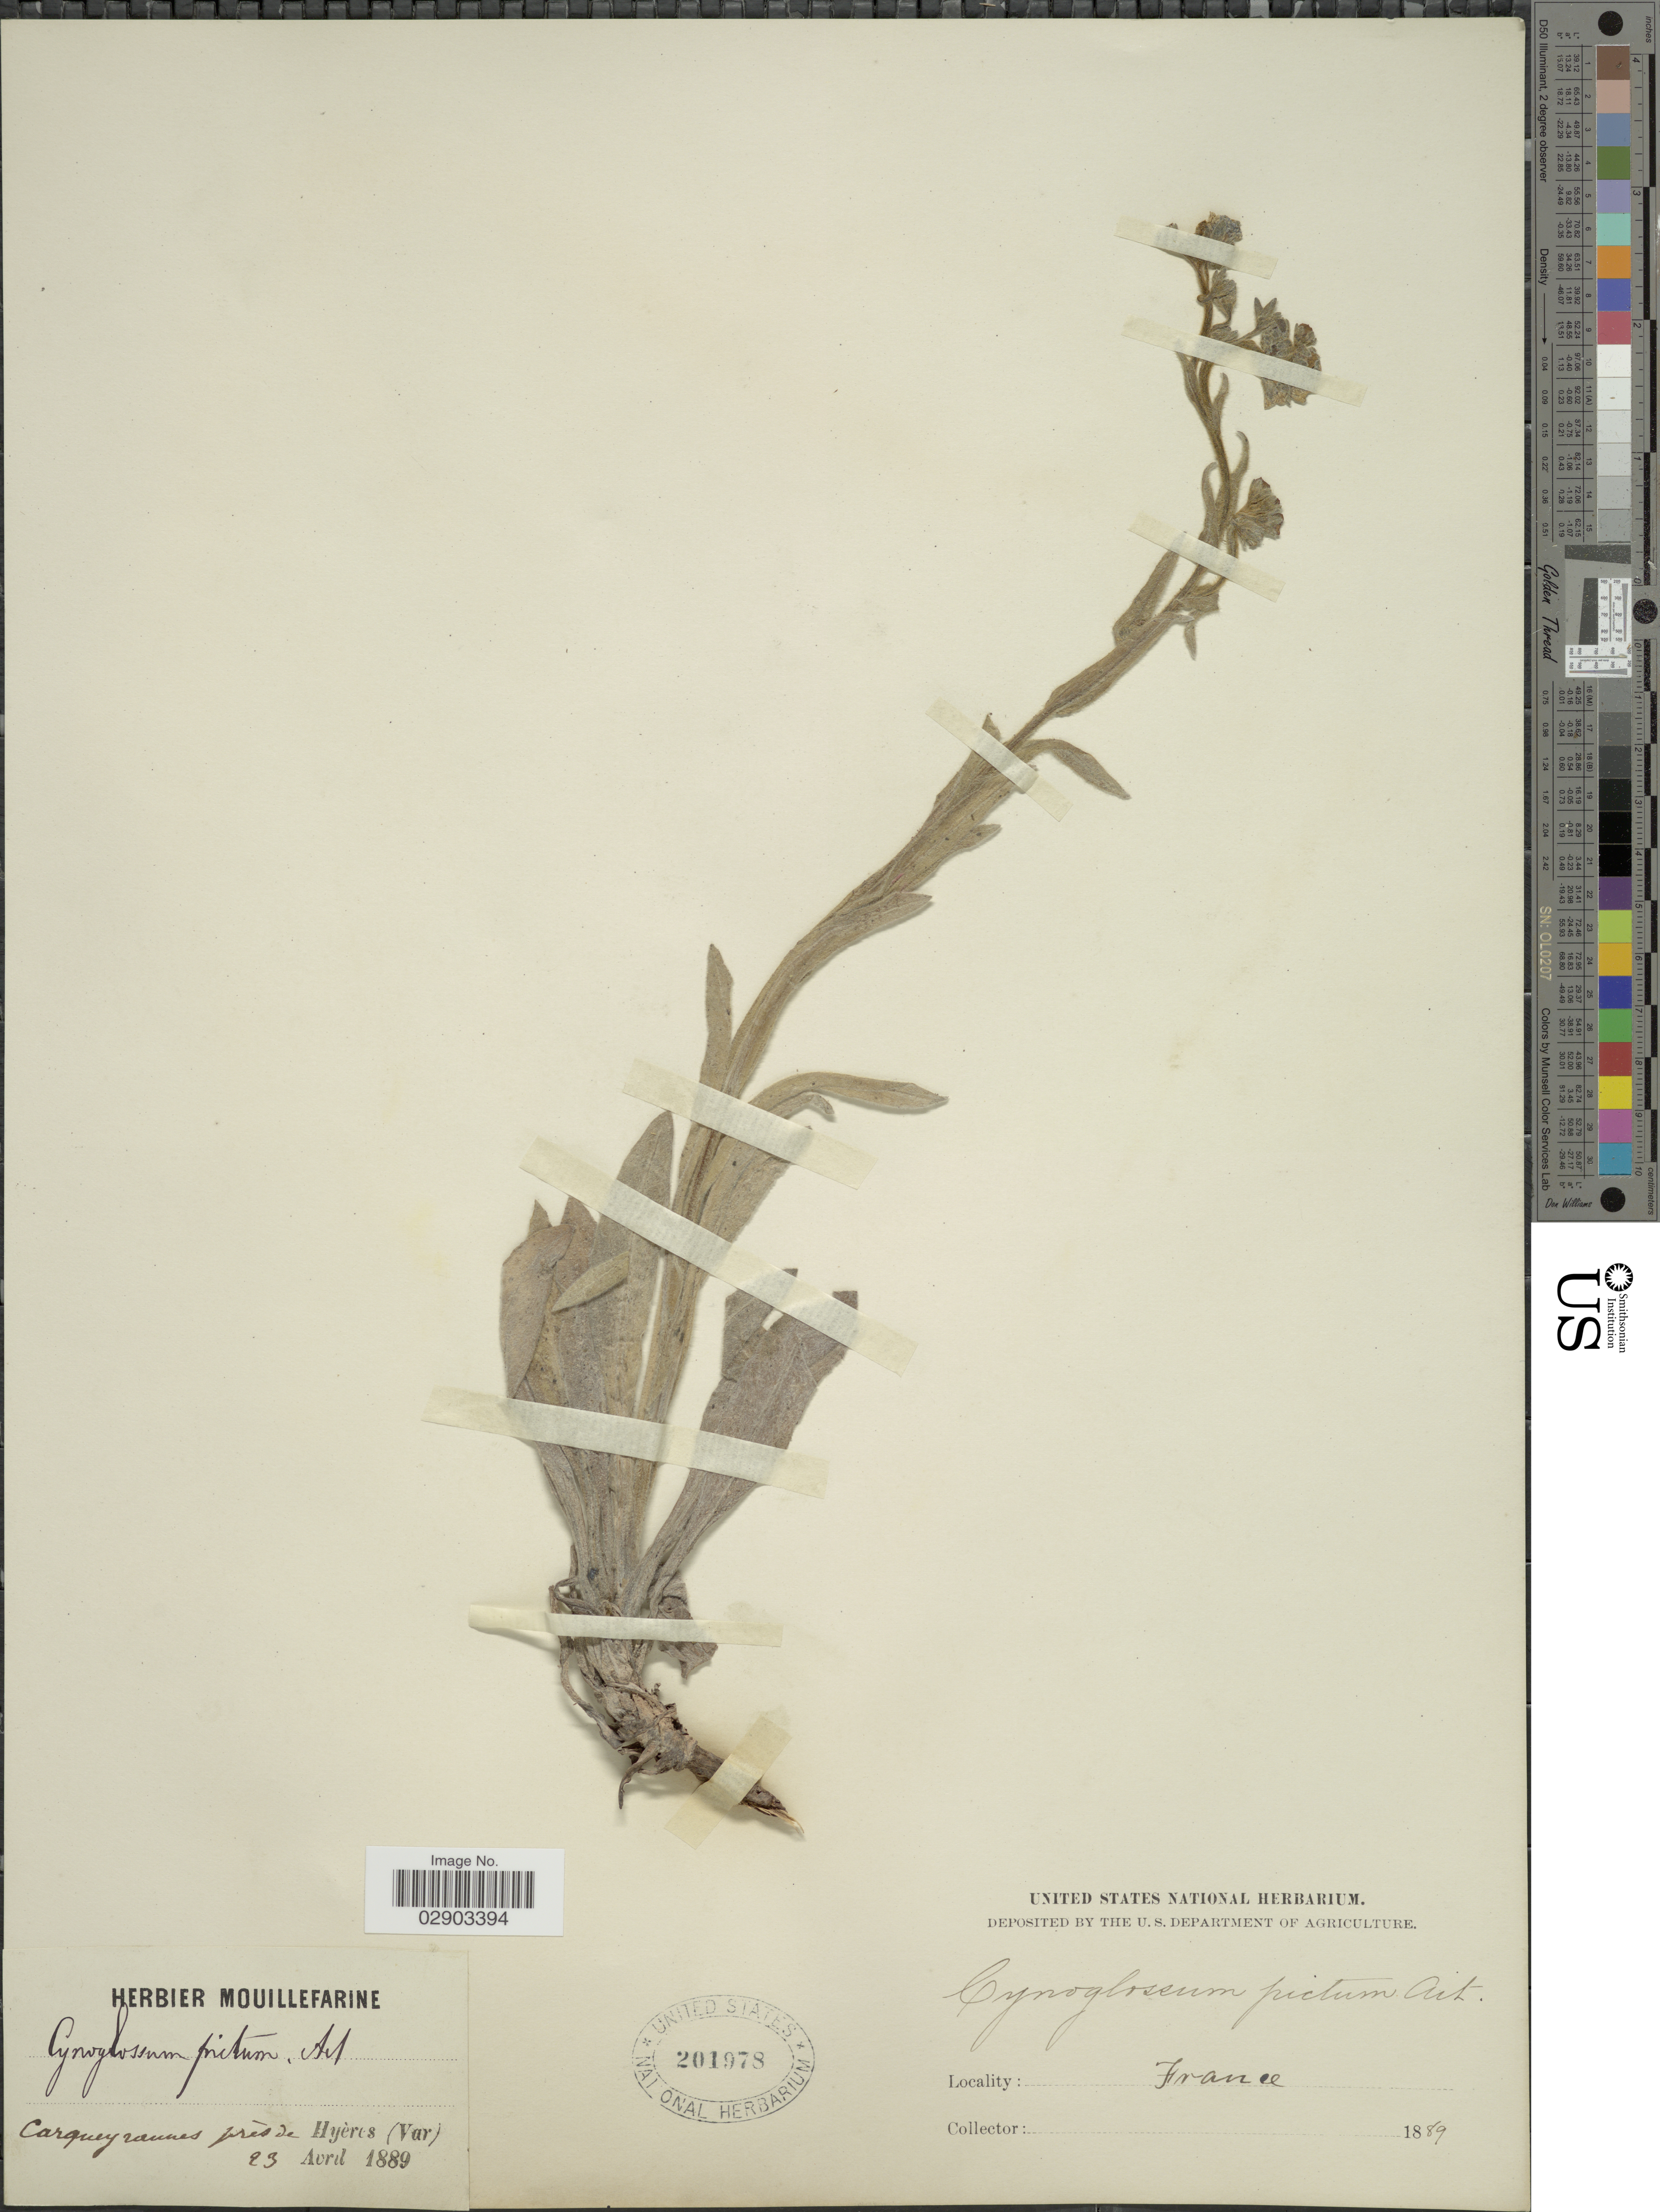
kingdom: Plantae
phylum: Tracheophyta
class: Magnoliopsida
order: Boraginales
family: Boraginaceae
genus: Cynoglossum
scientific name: Cynoglossum creticum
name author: Mill.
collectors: ex herb. Mouillefarine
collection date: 1889-04-23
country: France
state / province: Provence-Alpes-Côte d'Azur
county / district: Var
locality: Carqueyrannes près de Hyères (Var).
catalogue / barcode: US 201978